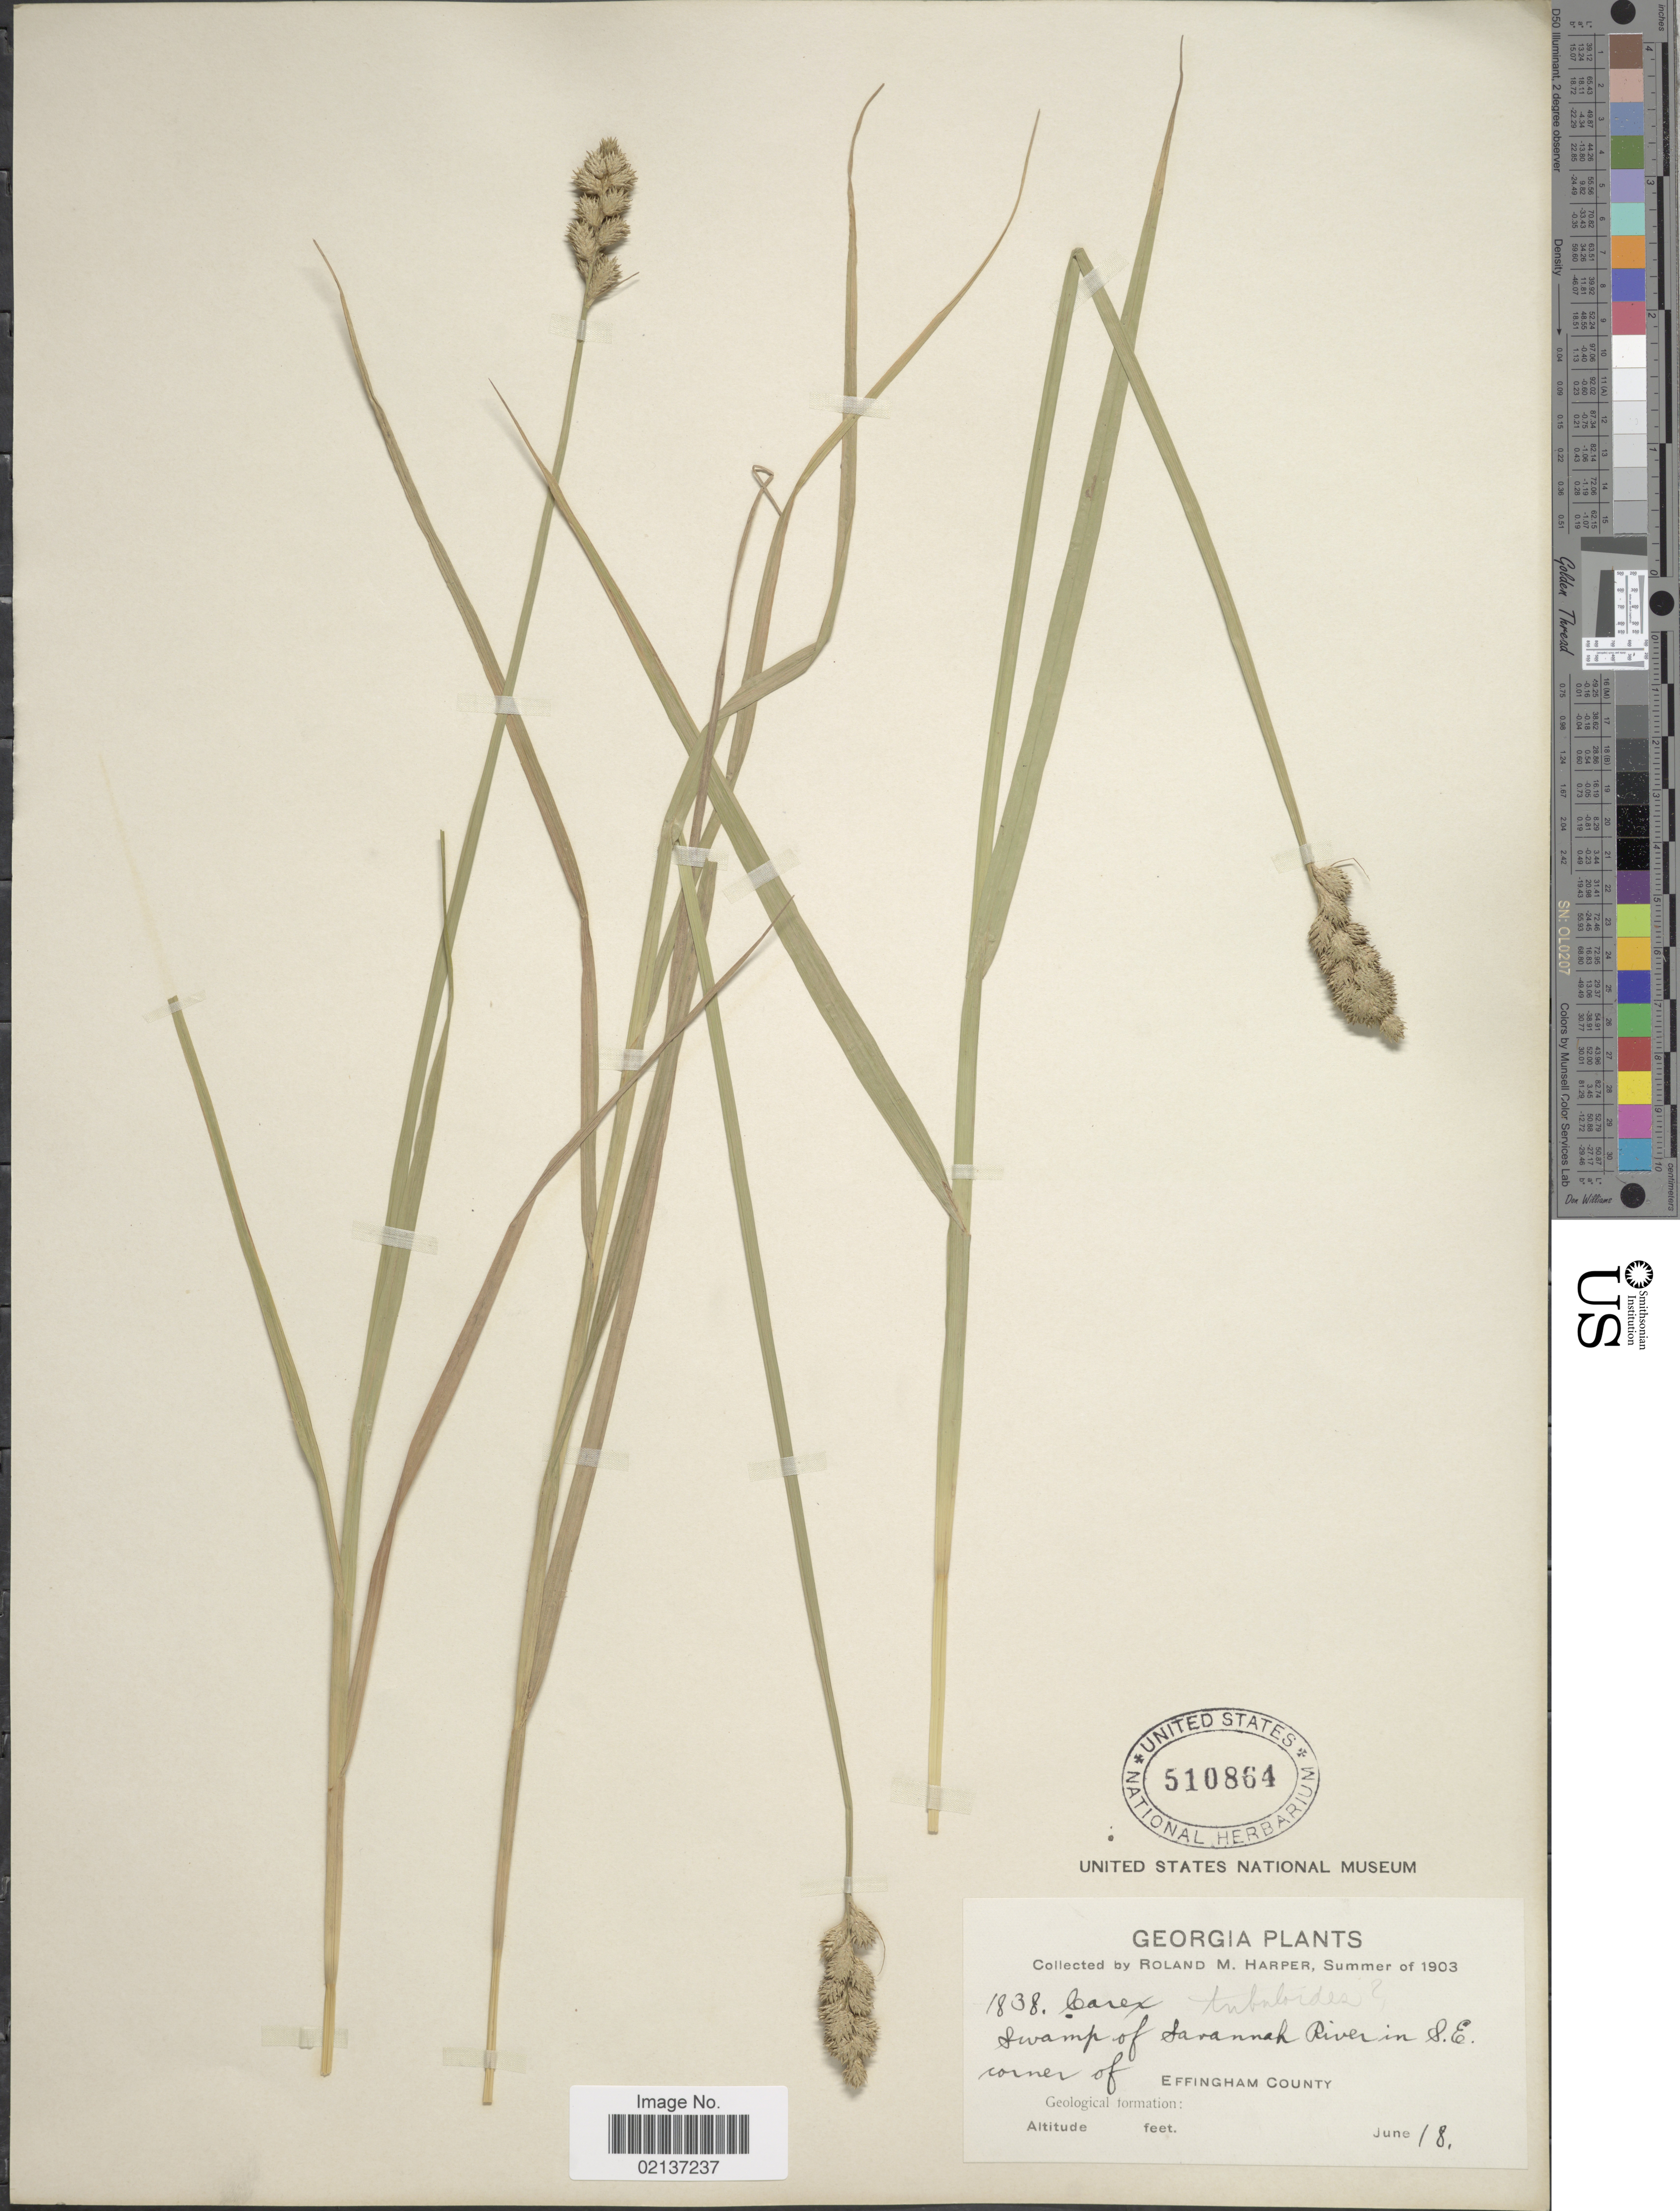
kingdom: Plantae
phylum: Tracheophyta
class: Liliopsida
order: Poales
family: Cyperaceae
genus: Carex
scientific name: Carex tribuloides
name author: Wahlenb.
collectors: R. M. Harper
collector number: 1838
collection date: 1903-06-18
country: United States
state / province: Georgia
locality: Swamp of Savannah River in S.E. corner of Effingham County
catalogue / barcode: US 510864